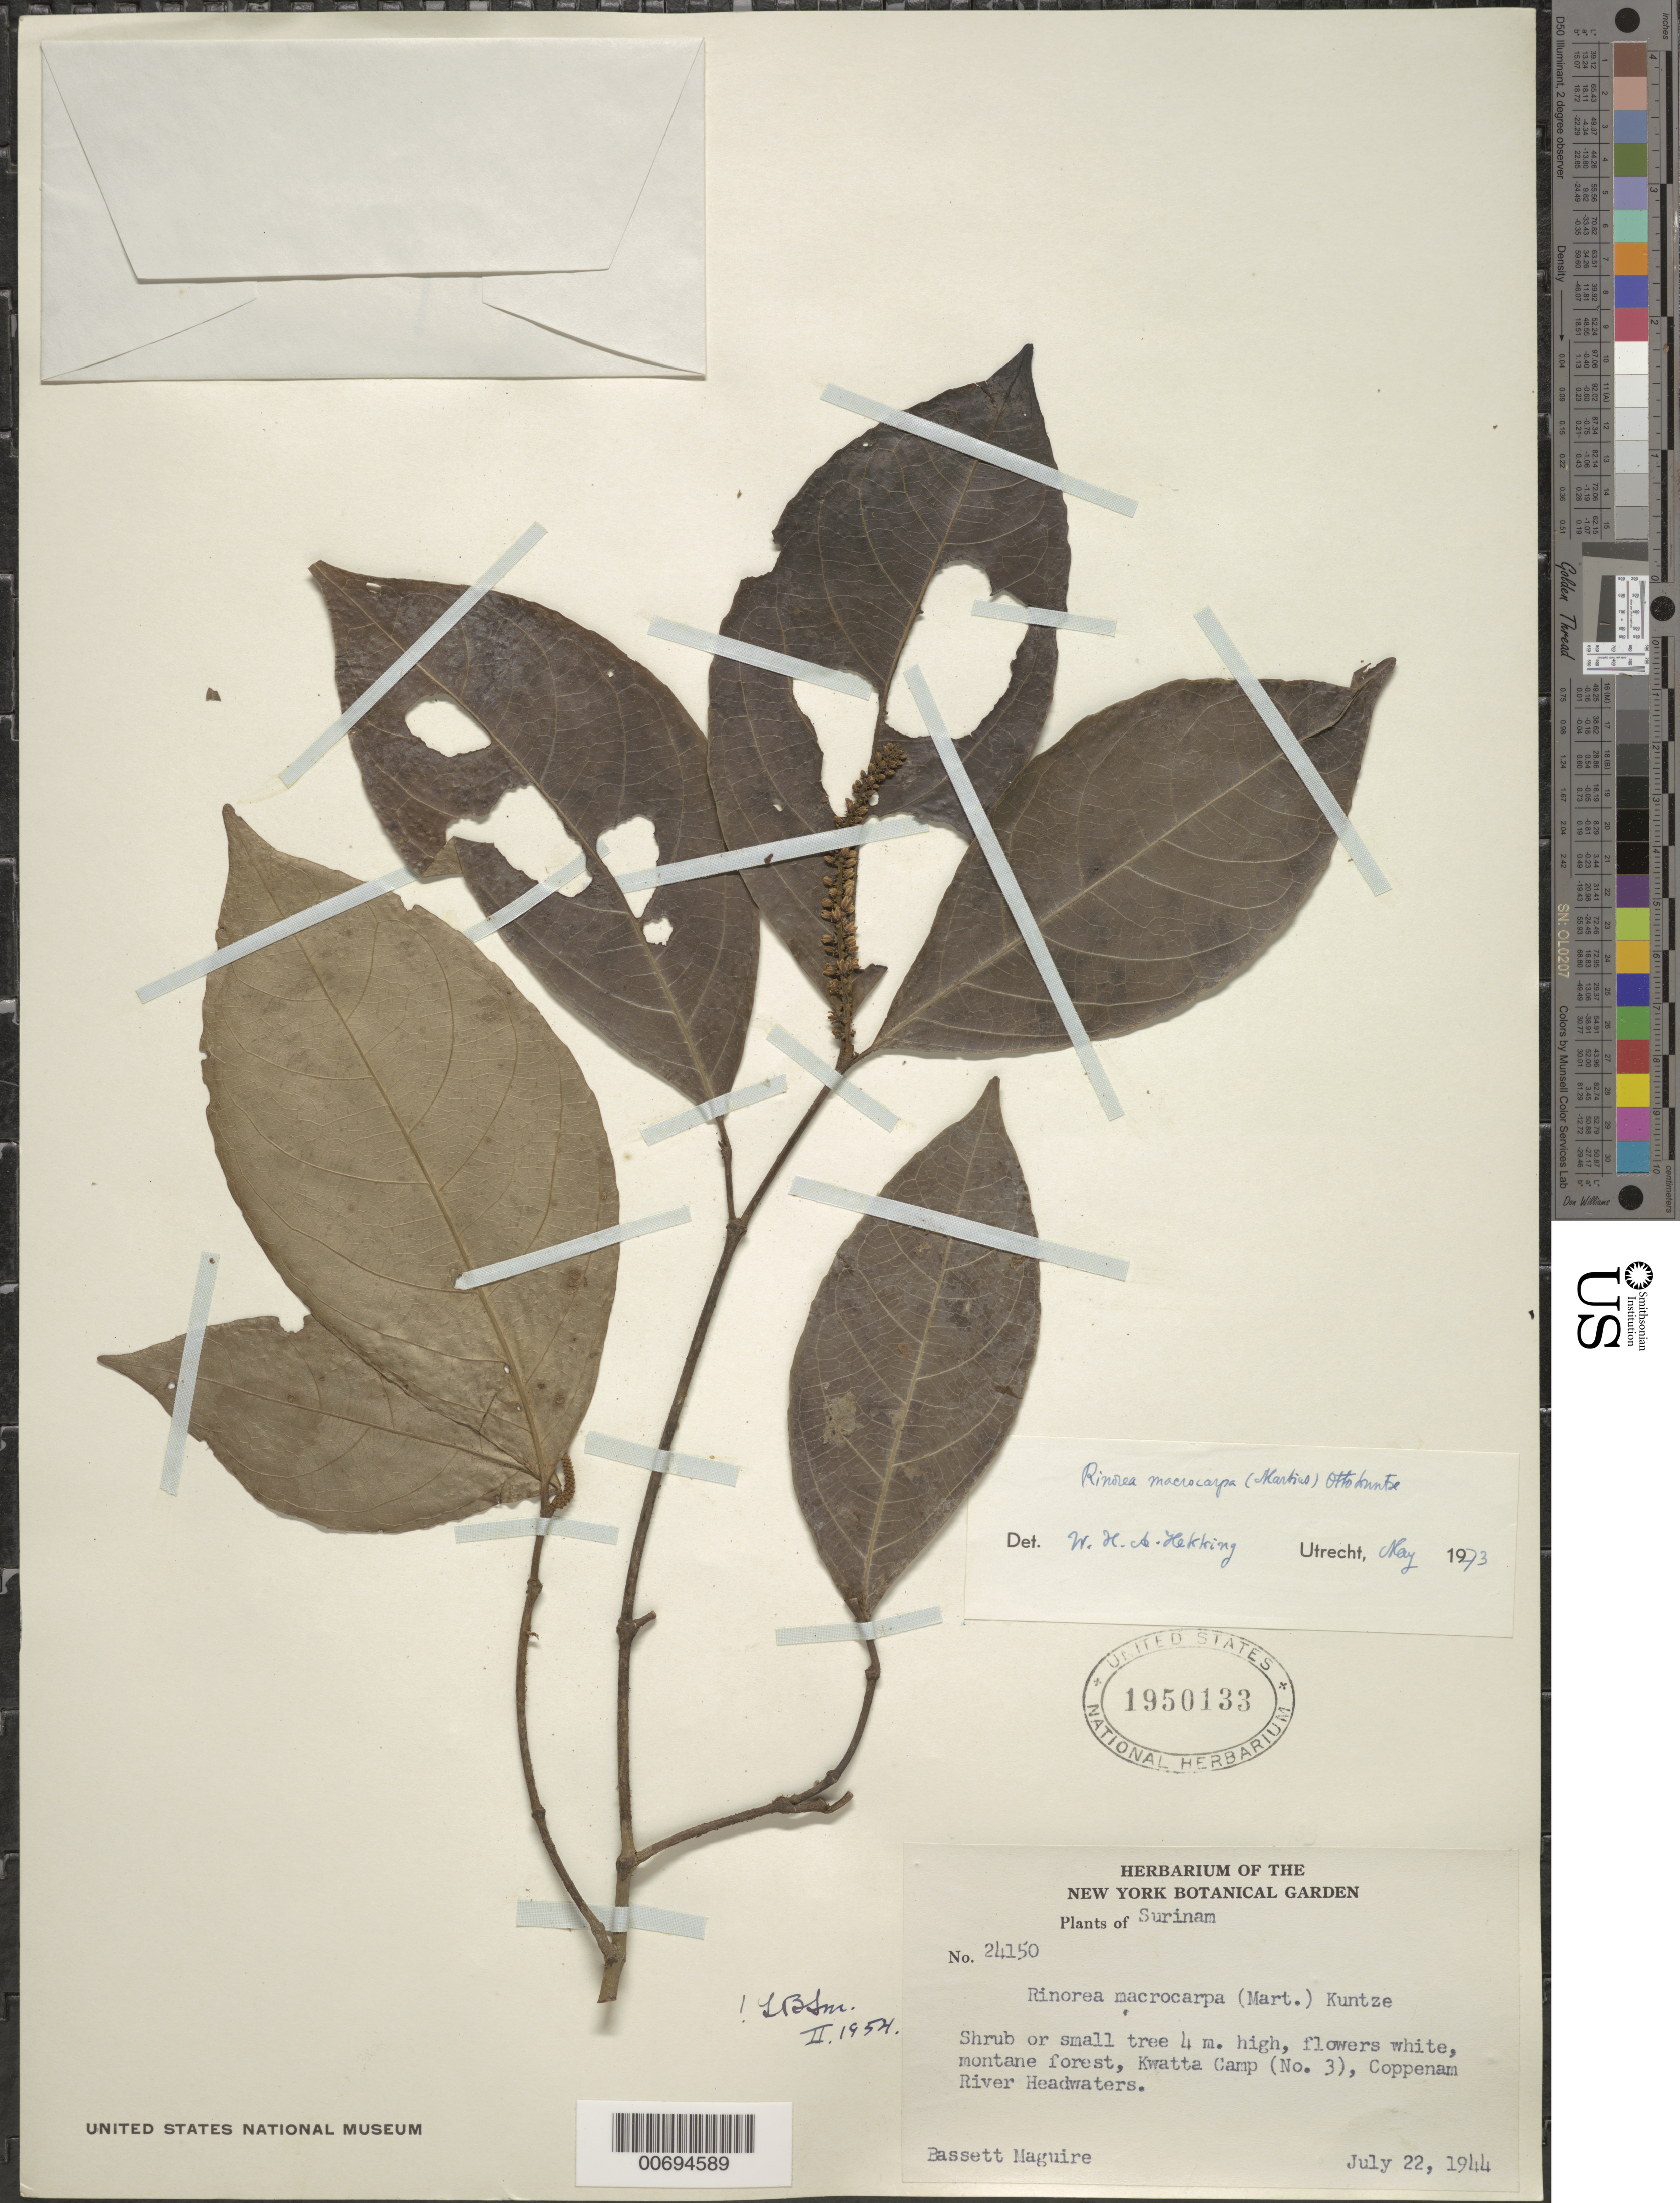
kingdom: Plantae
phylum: Tracheophyta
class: Magnoliopsida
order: Malpighiales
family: Violaceae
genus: Rinorea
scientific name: Rinorea macrocarpa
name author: (Mart. ex Eichler) Kuntze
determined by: Hekking, W. H. A.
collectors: B. Maguire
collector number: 24150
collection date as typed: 22-Jul-44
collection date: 1944-07-22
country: Suriname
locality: Coppename River Headwaters, Kwatta Camp (No. 3)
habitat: Montane forest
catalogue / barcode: US 1950133